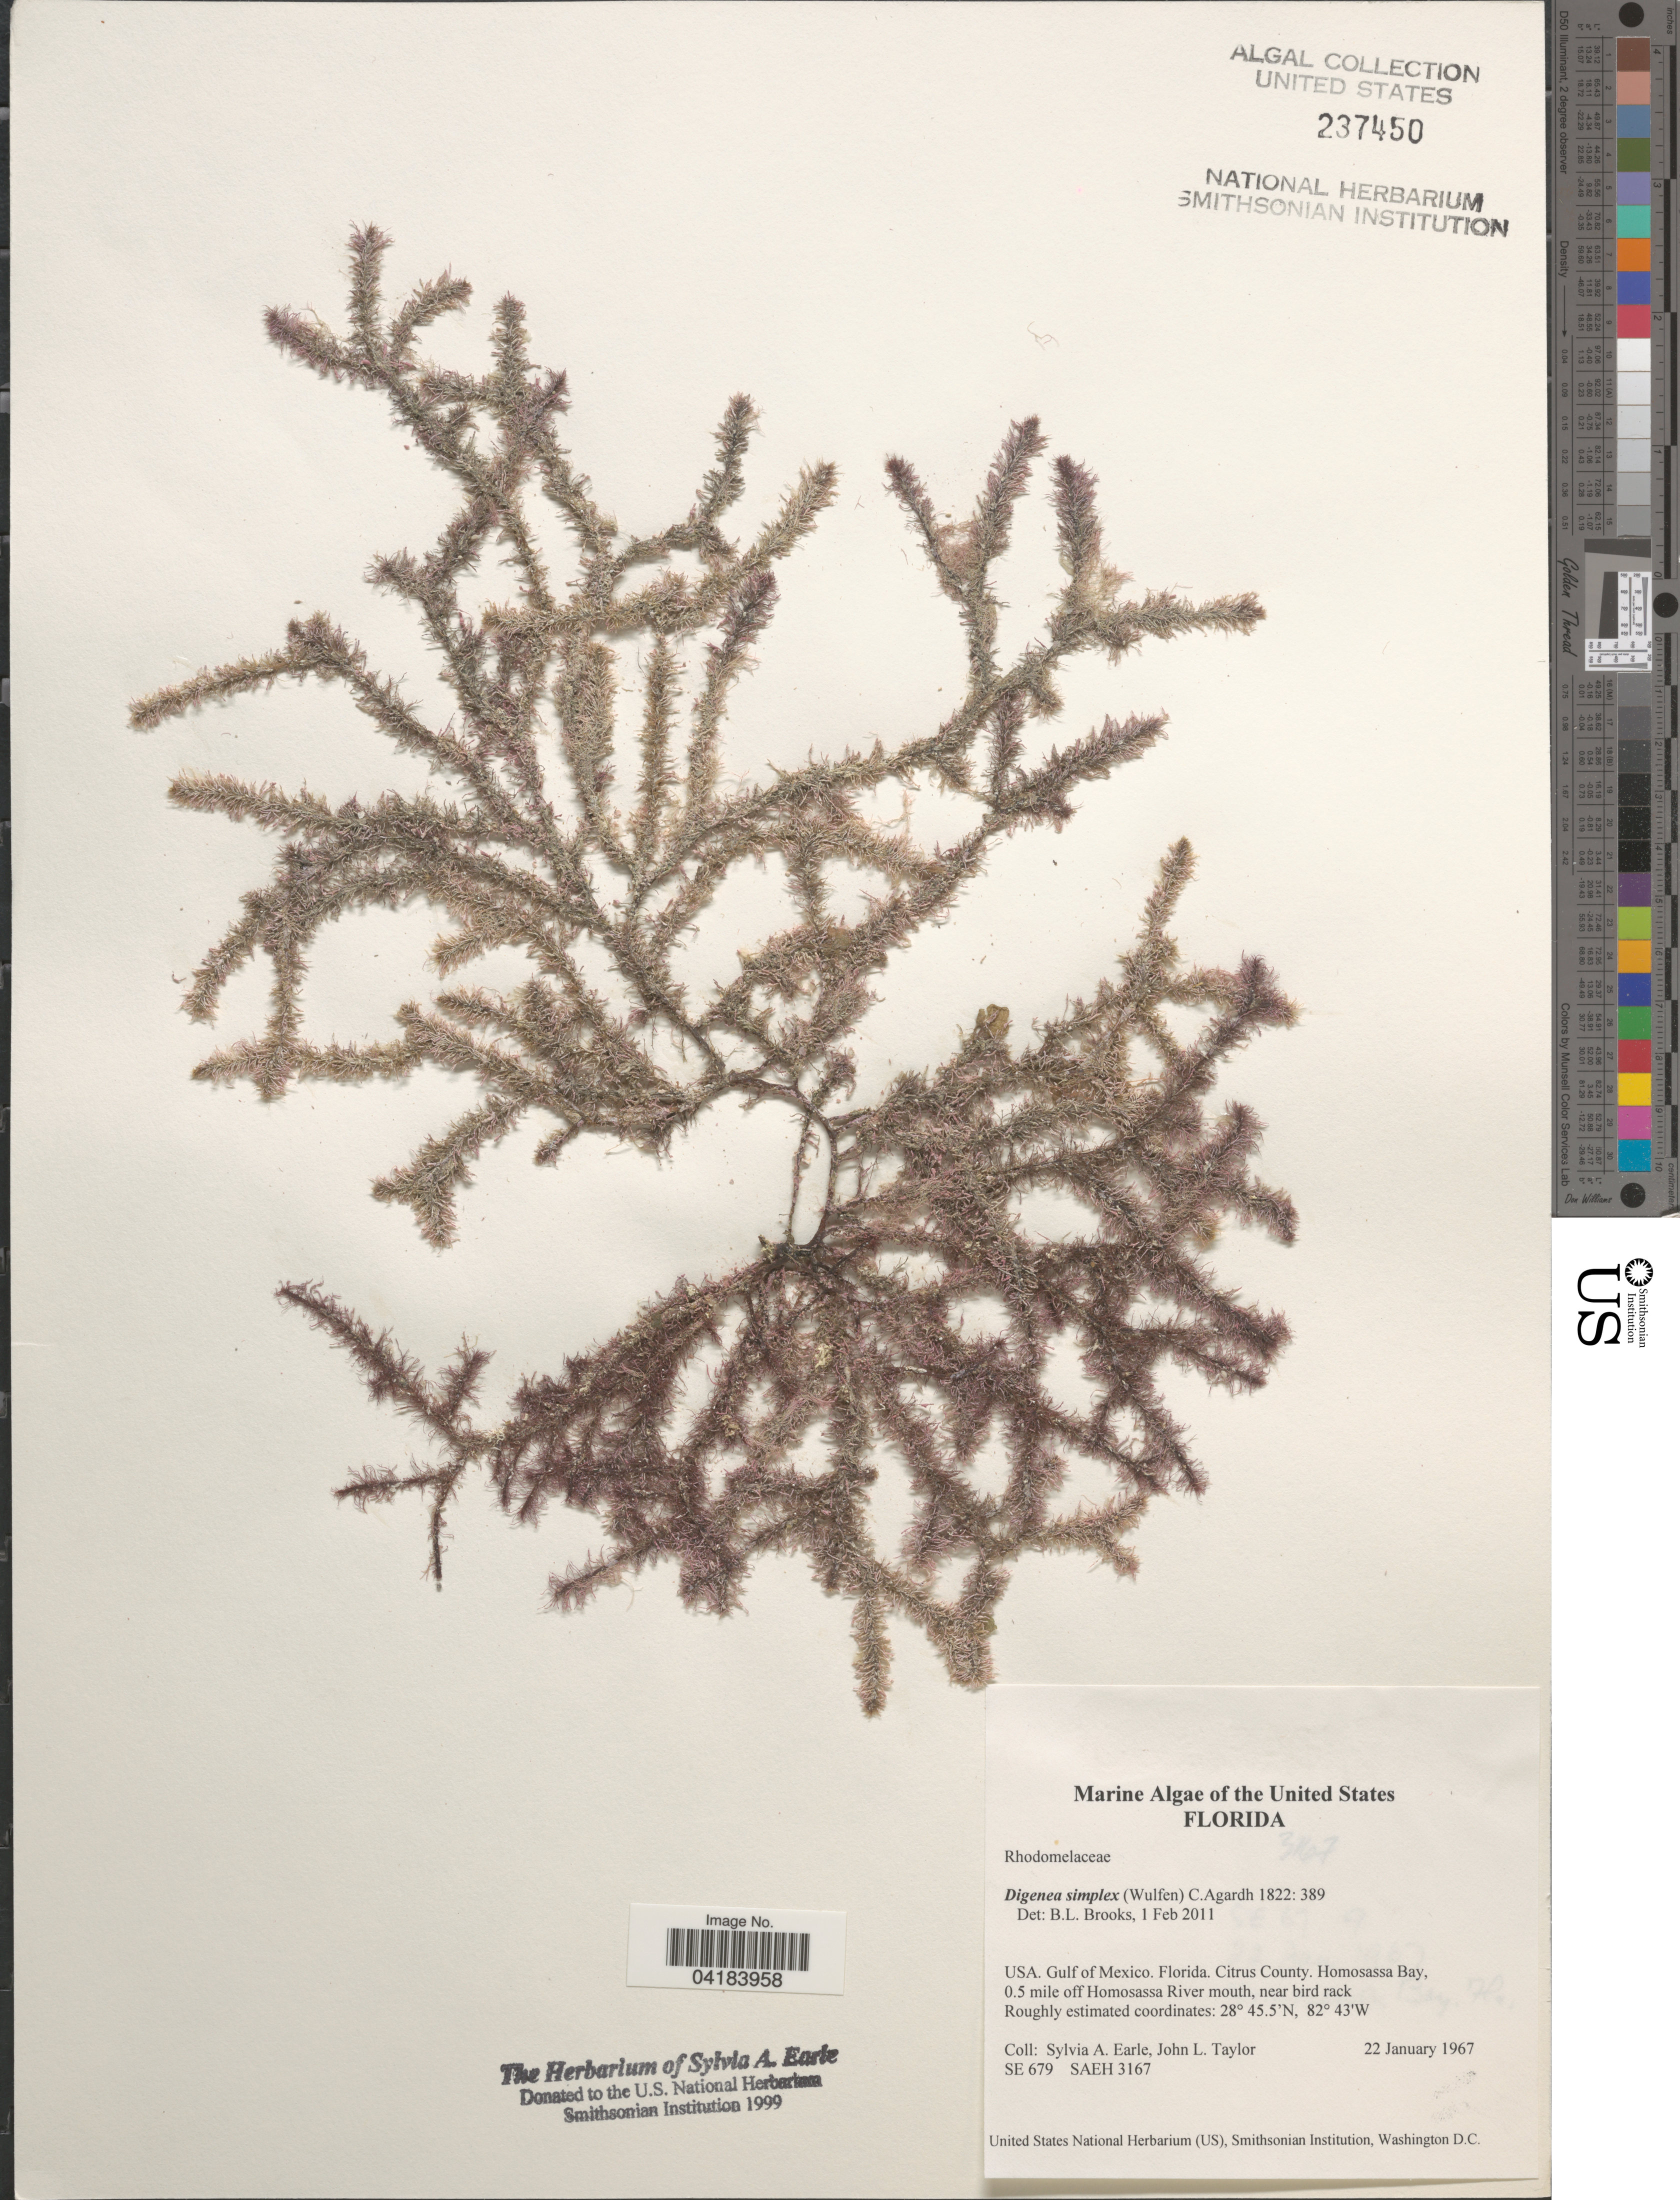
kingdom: Plantae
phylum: Rhodophyta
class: Florideophyceae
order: Ceramiales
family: Rhodomelaceae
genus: Digenea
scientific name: Digenea simplex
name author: (Wulfen) C. Agardh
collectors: S. A. Earle & J. L. Taylor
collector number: SE679/SAEH3167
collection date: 1967-01-22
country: United States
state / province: Florida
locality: Gulf of Mexico. Citrus County. Homosassa Bay, 0.5 mile off Homosassa River mouth, near bird rack.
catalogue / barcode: US 237450